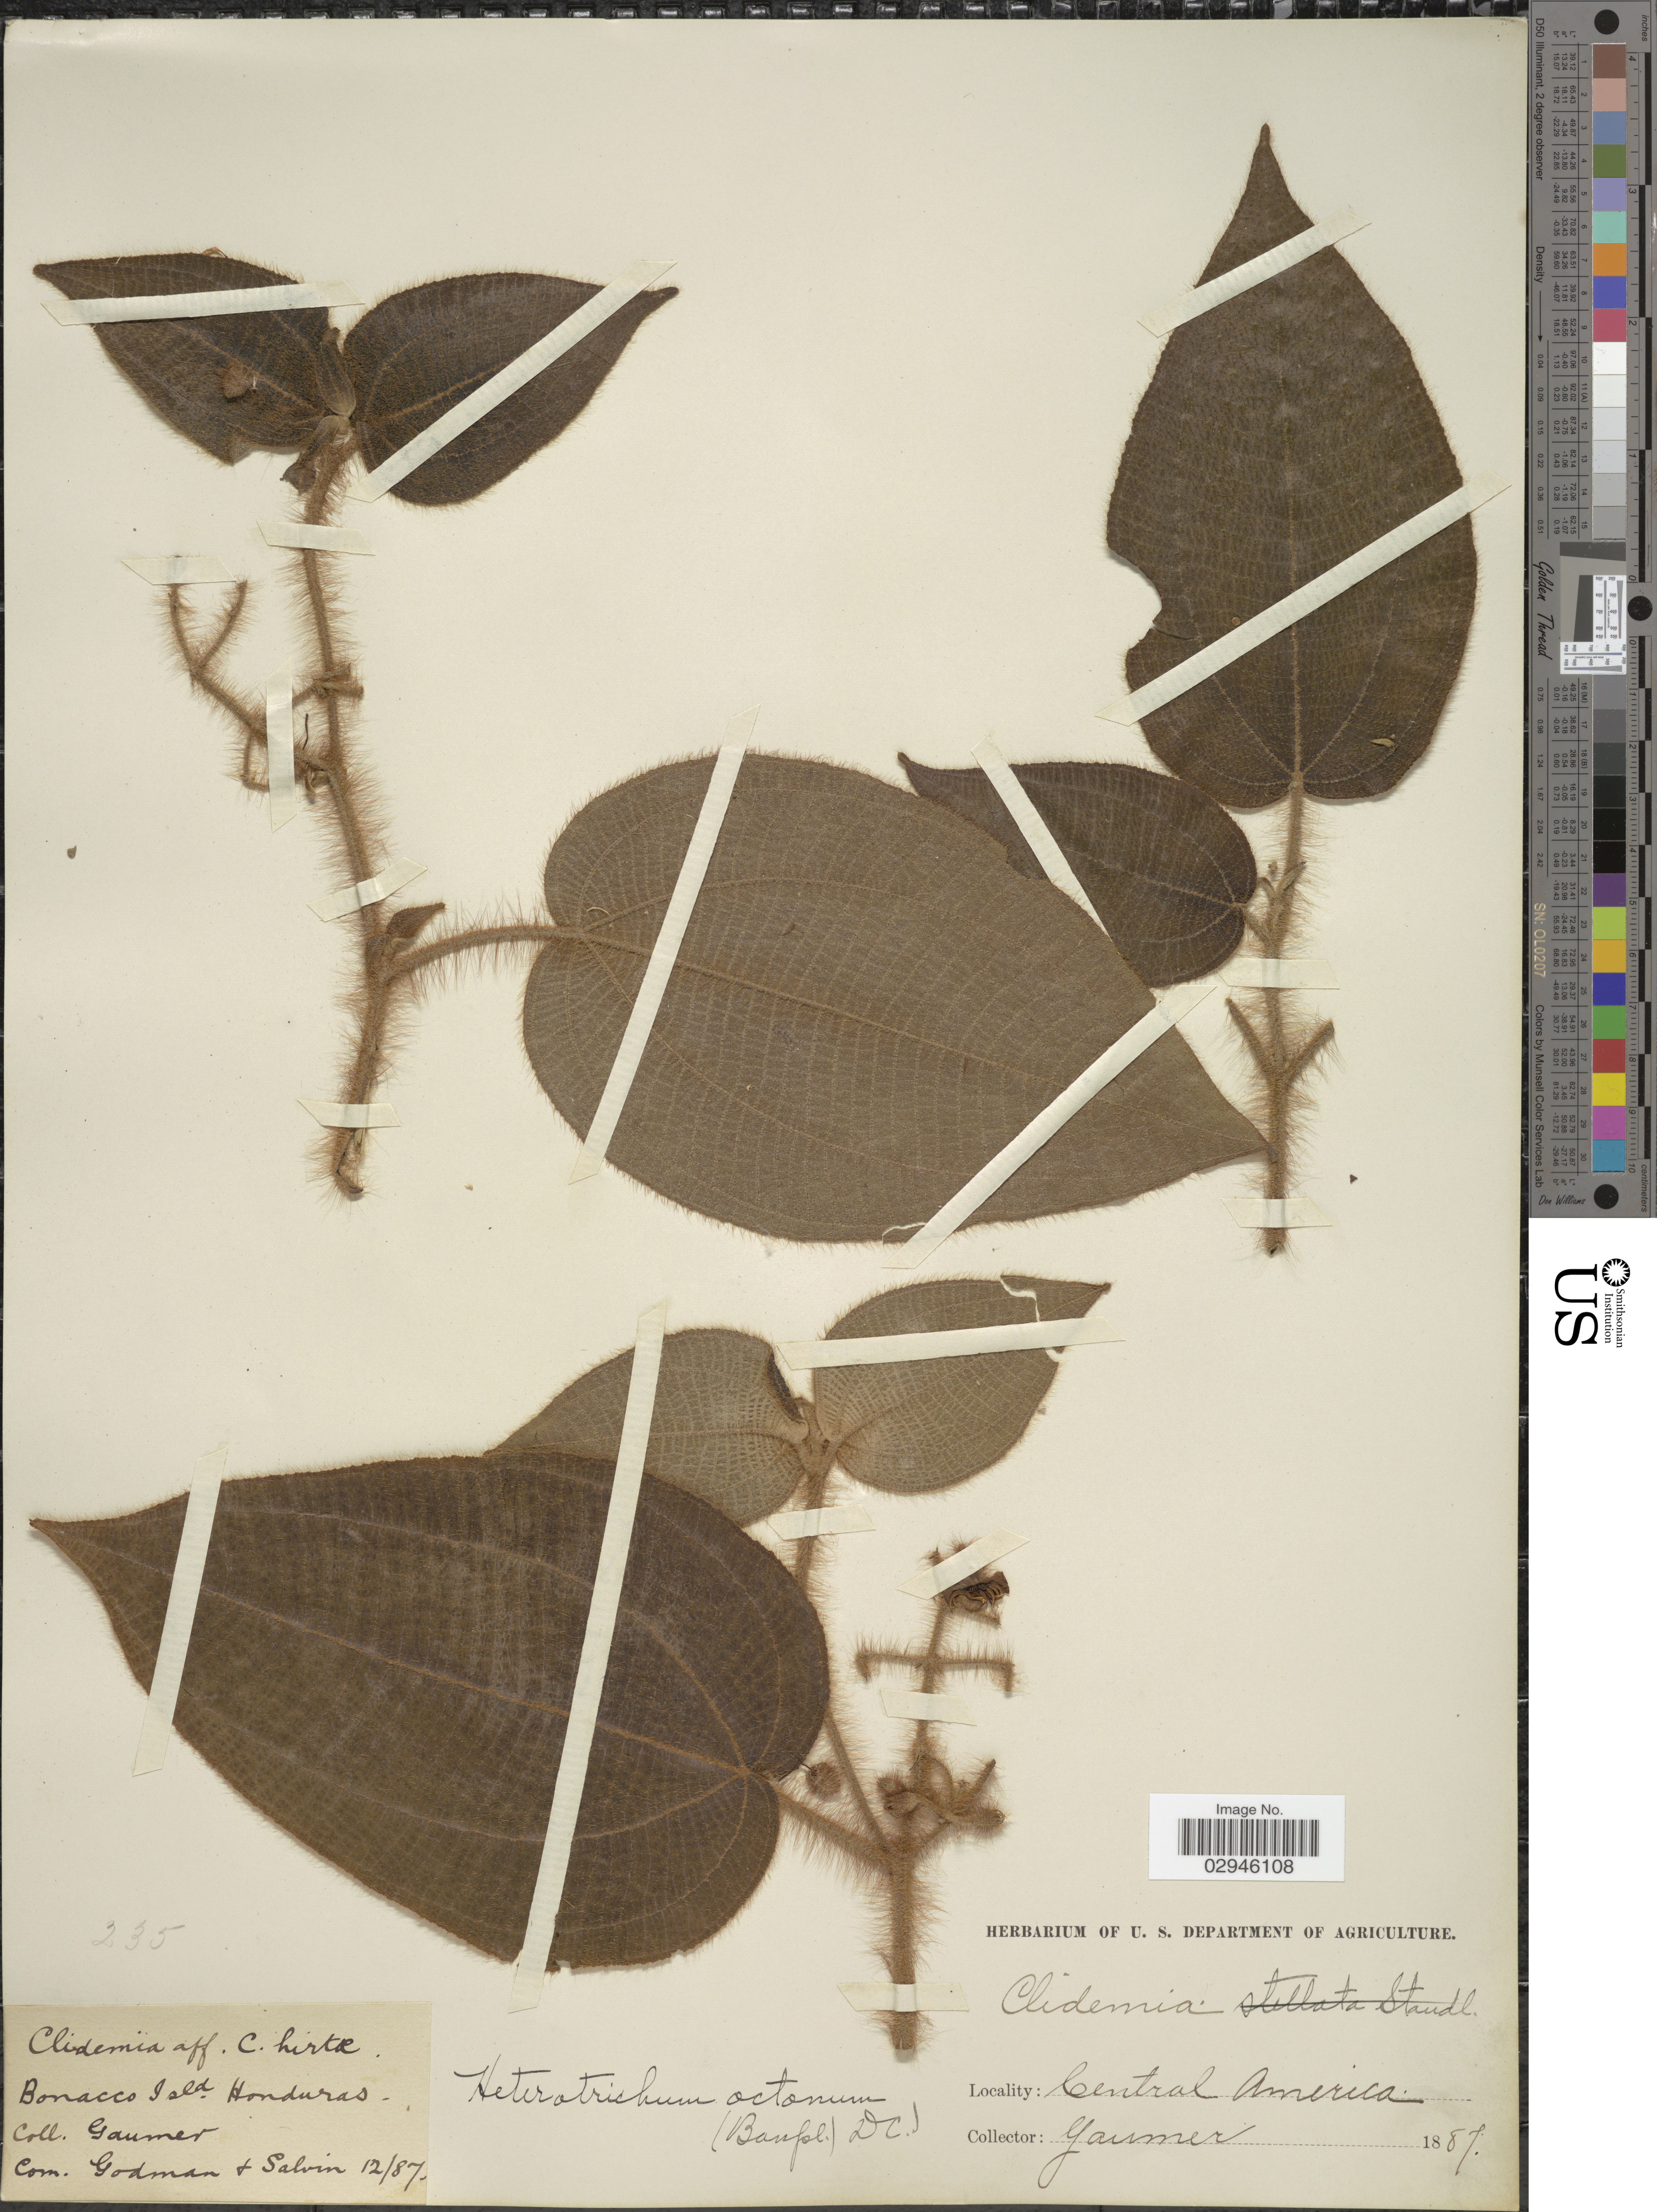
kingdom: Plantae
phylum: Tracheophyta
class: Magnoliopsida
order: Myrtales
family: Melastomataceae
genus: Heterotrichum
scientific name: Heterotrichum octonum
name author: (Bonpl.) DC.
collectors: -. Gaumer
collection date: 1887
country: Honduras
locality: Bonacco Isld.